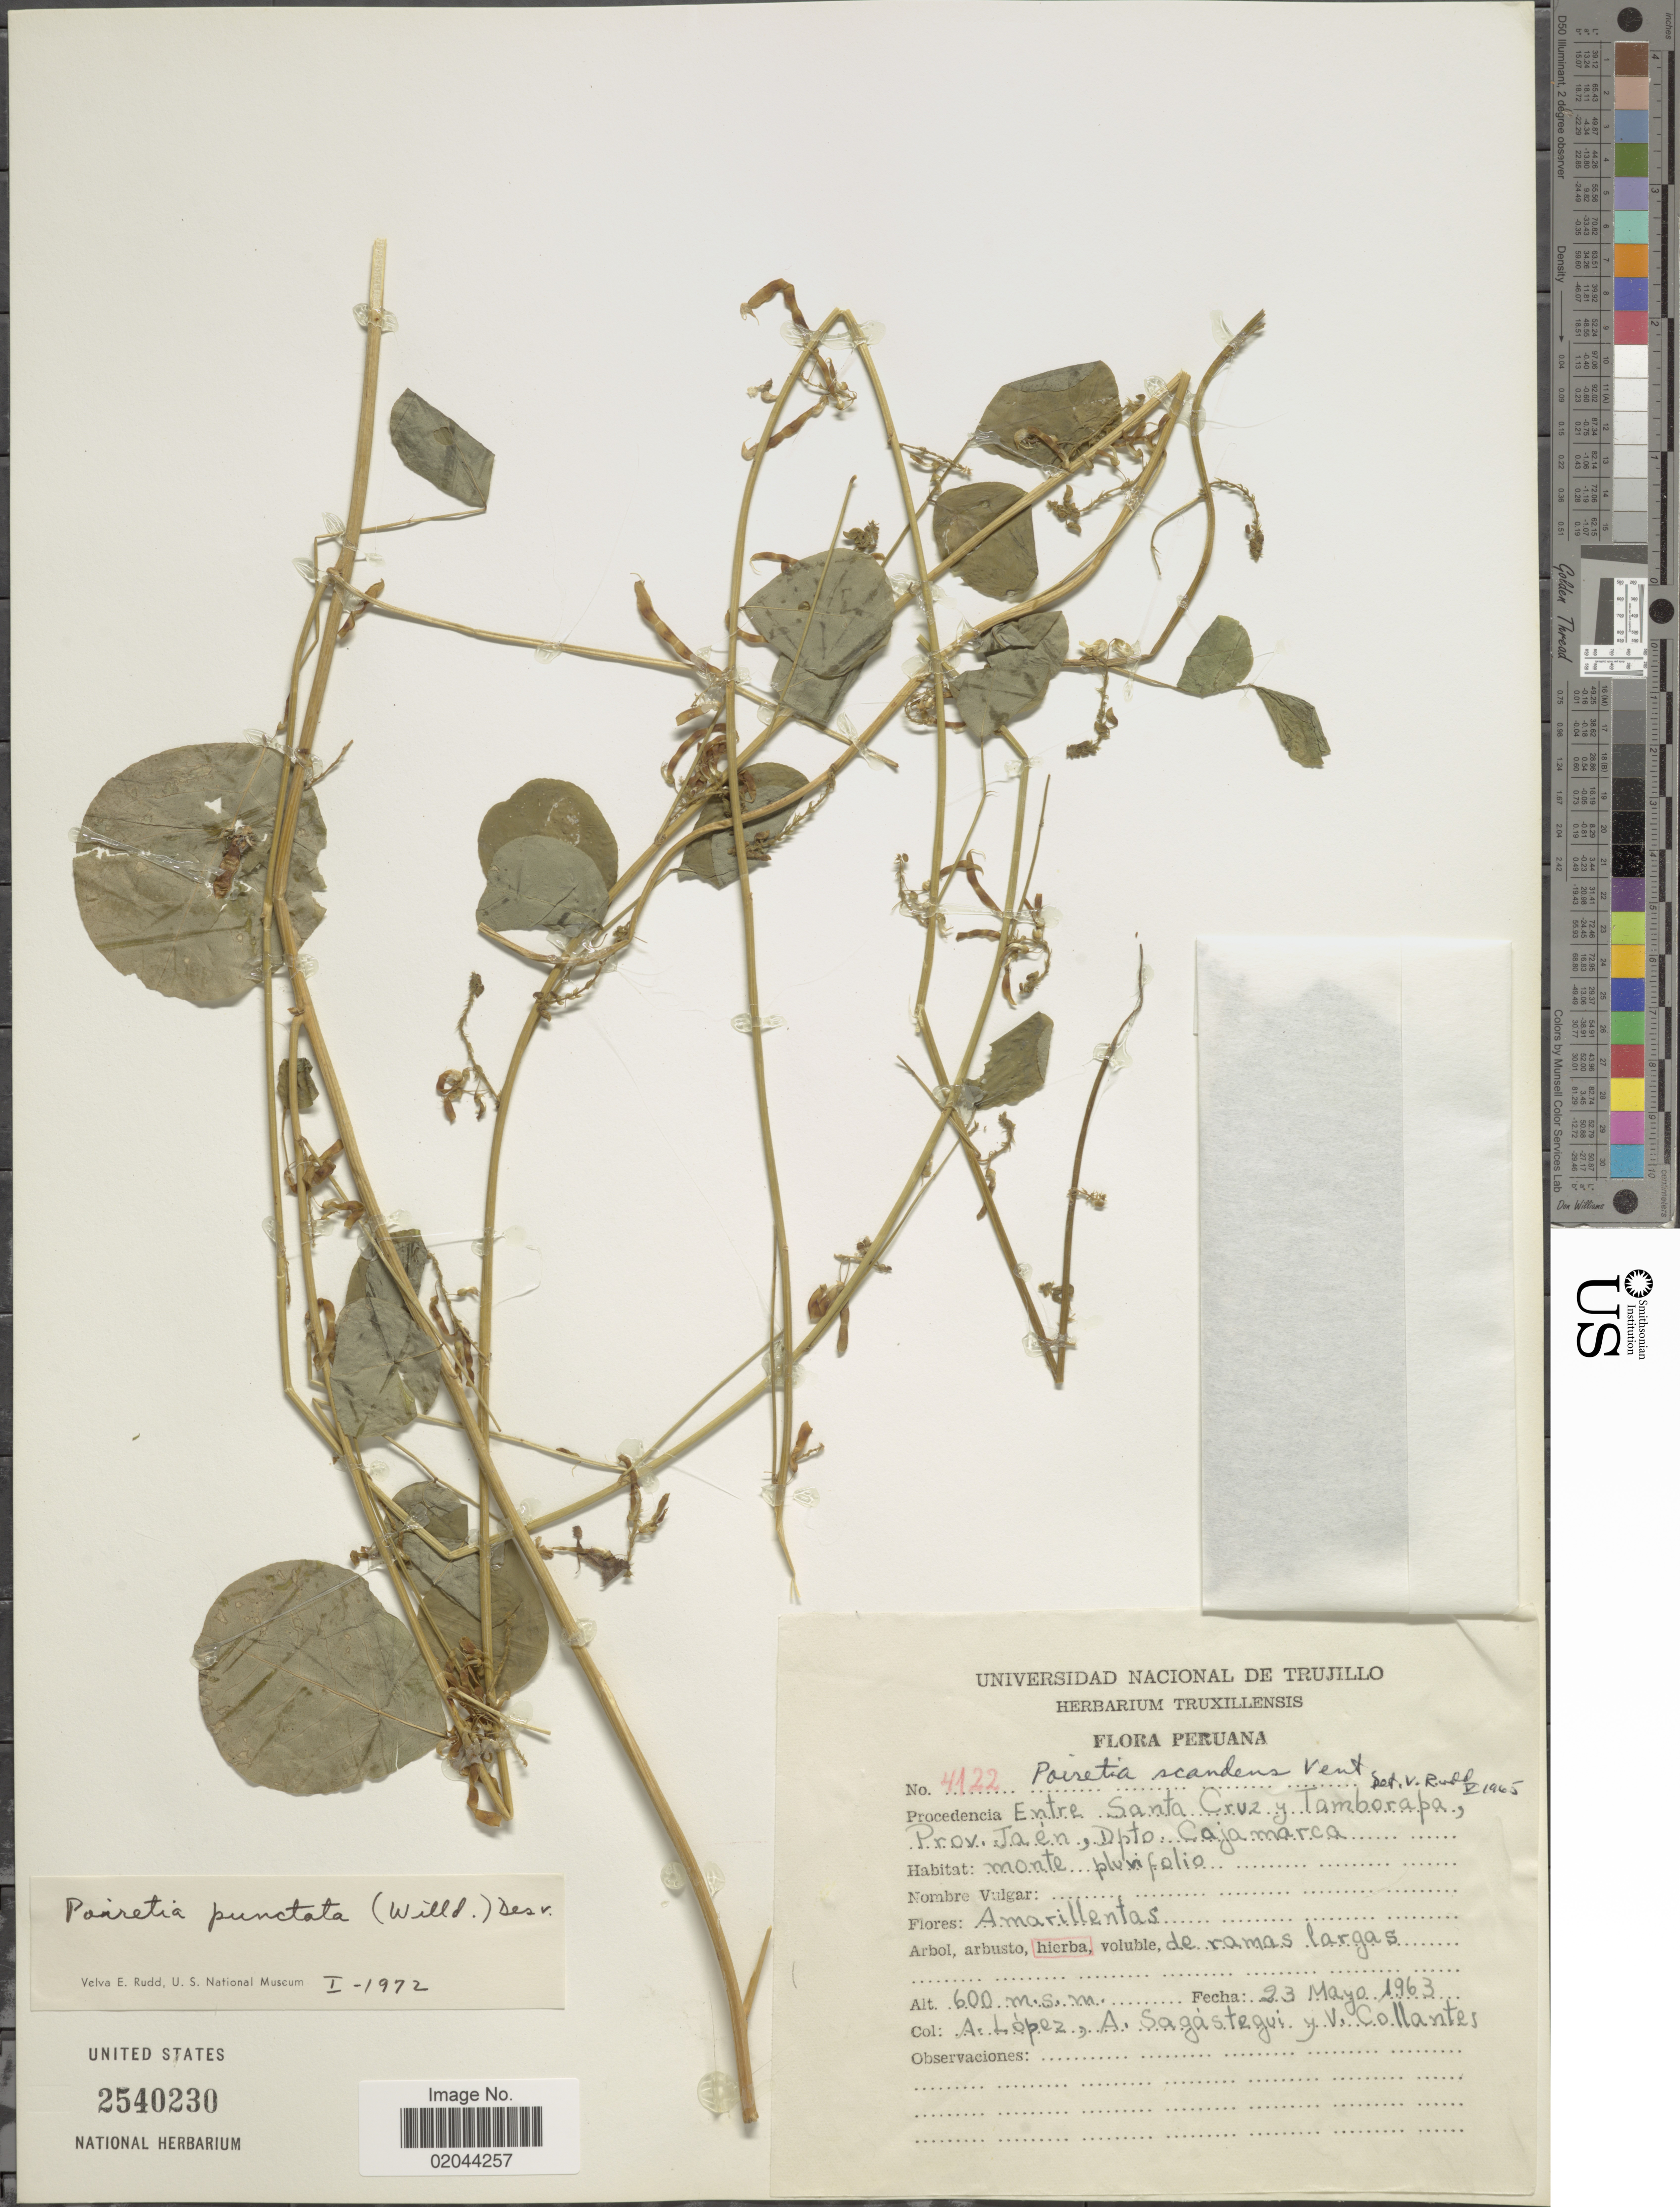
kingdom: Plantae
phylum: Tracheophyta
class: Magnoliopsida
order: Fabales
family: Fabaceae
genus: Poiretia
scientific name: Poiretia punctata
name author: (Willd.) Desv.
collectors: A. López, A. Sagástequi & V. Collantes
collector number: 4122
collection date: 1963-05-23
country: Peru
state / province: Cajamarca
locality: Entre Santa Cruz y Tamborapa, Prov. Jaén, Dpto Cajamarca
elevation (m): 600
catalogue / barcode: US 2540230